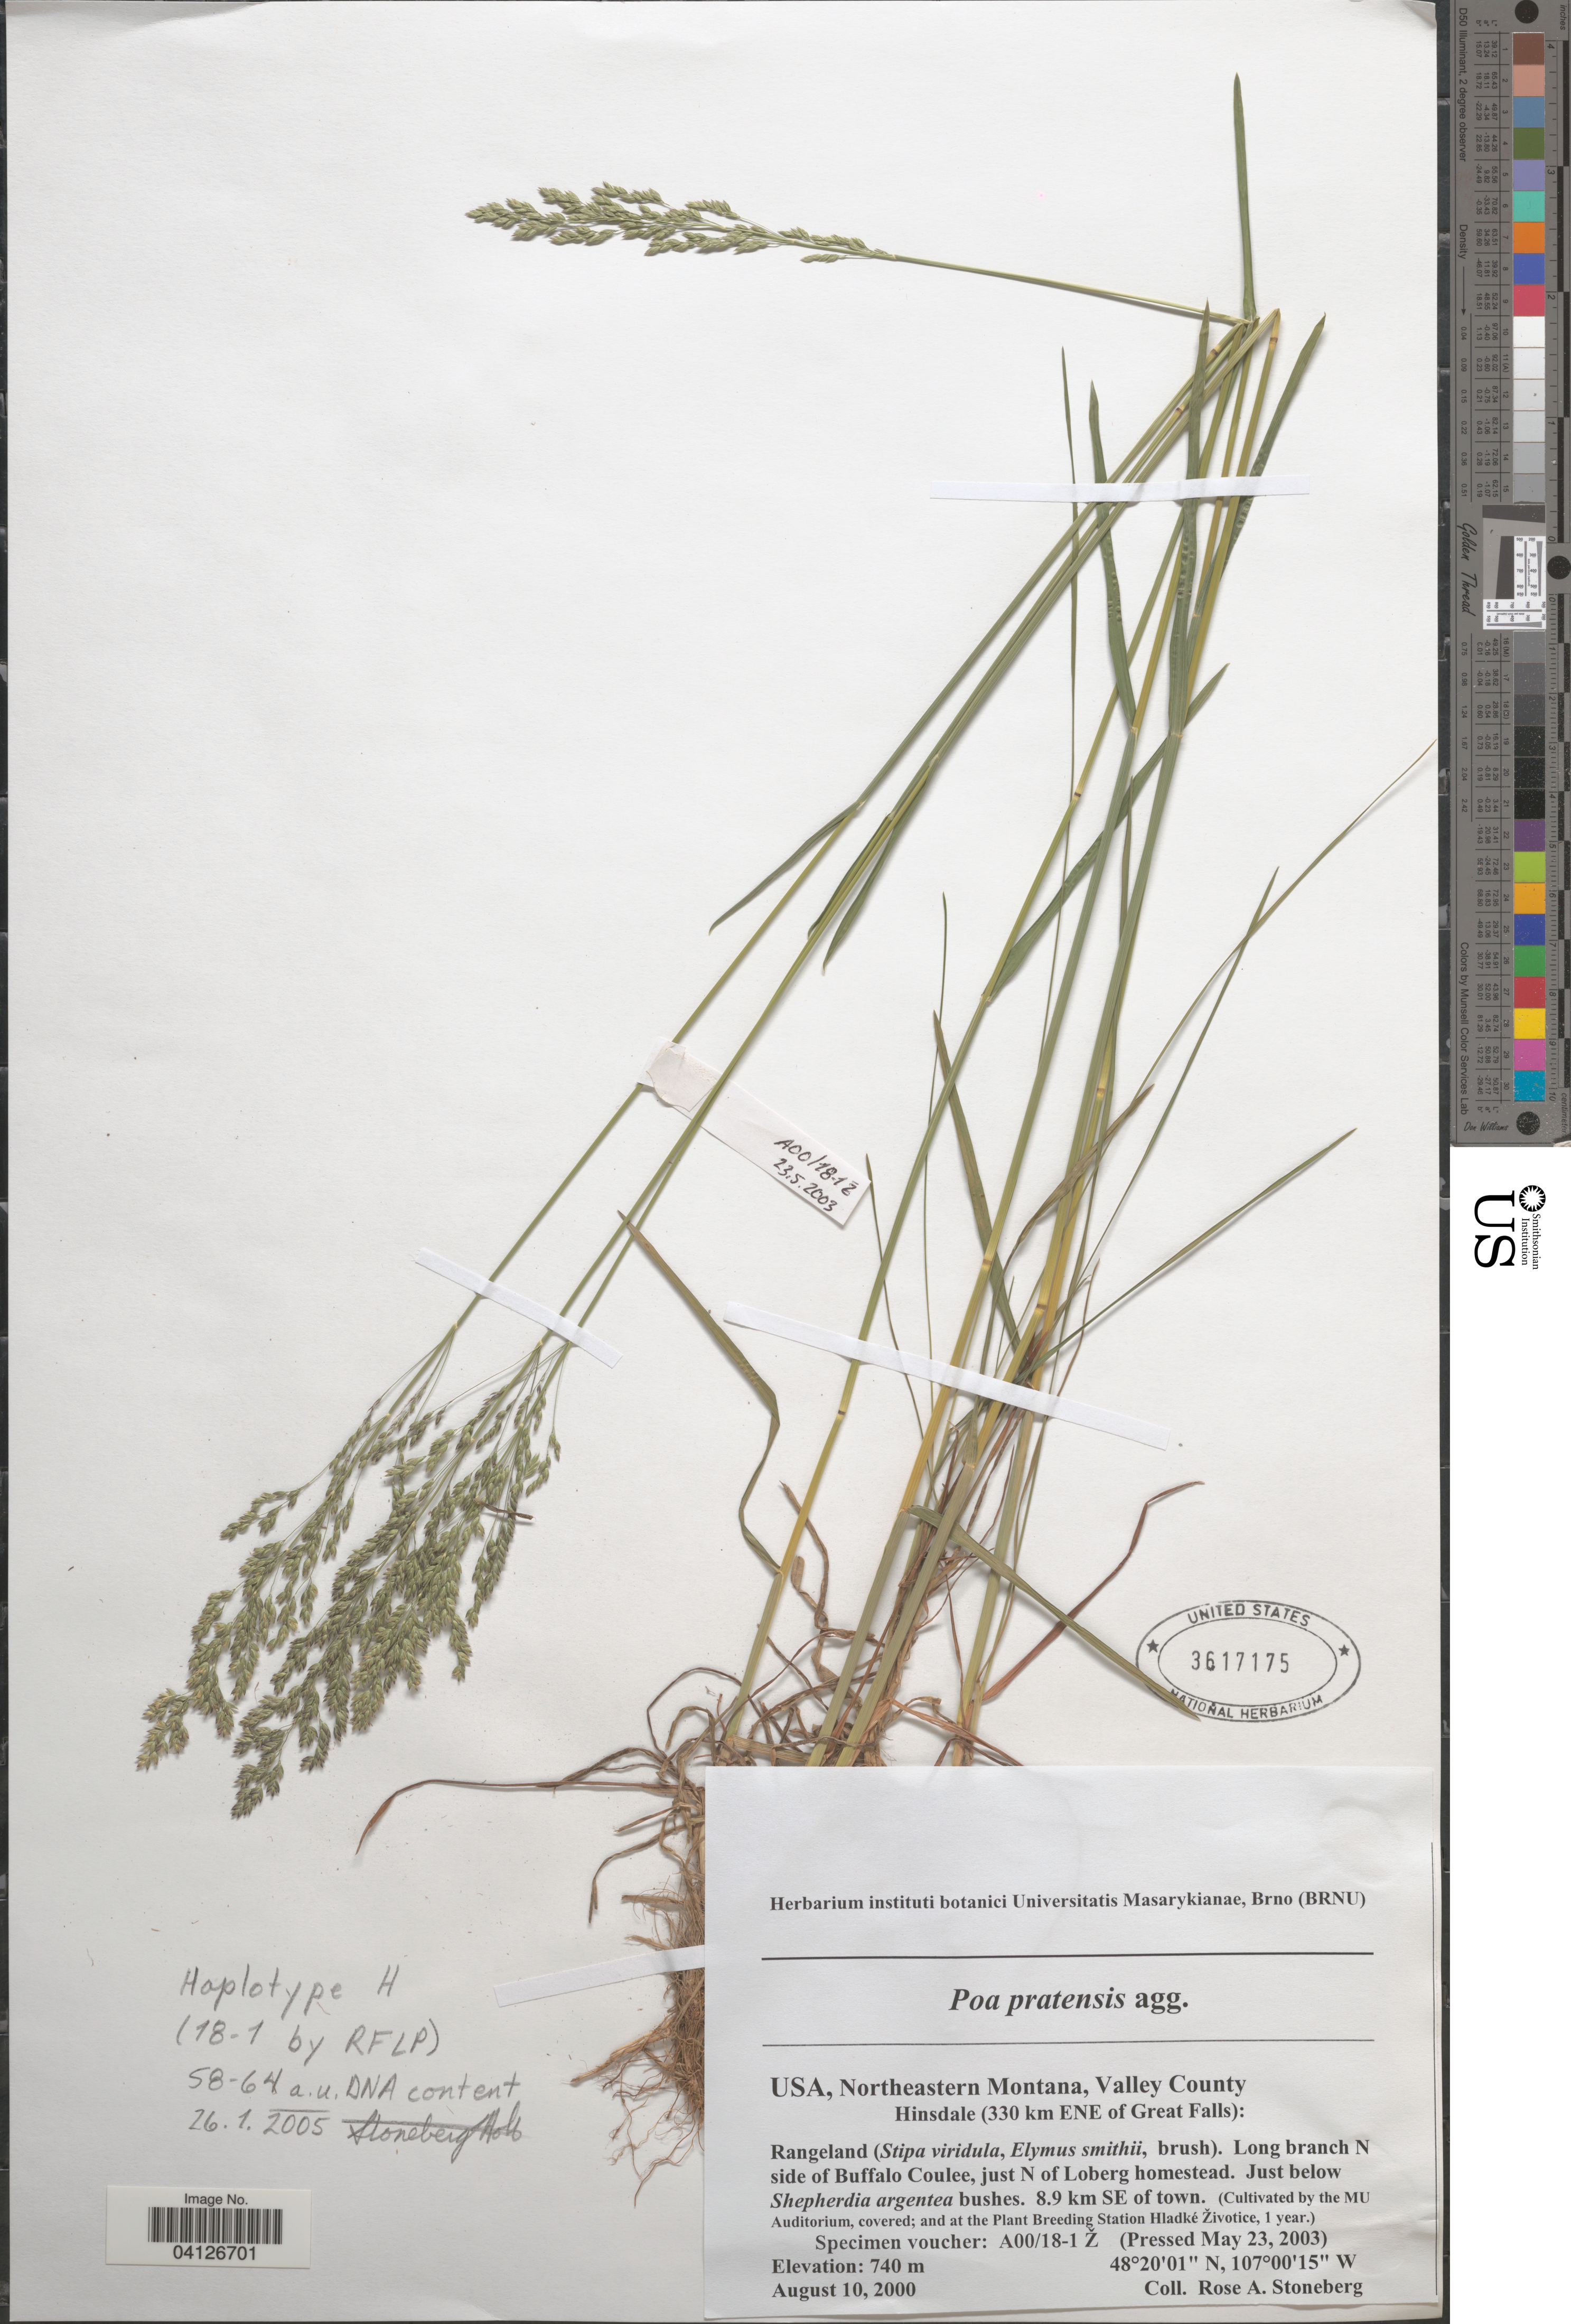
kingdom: Plantae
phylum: Tracheophyta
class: Liliopsida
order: Poales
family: Poaceae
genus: Poa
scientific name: Poa pratensis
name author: L.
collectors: Ex herb. instituti botanici Universitatis Masarykianae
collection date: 2003-05-23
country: Czechia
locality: (Cultivated by the MU Auditorium, covered; and at the Plant Breeding Station Hladké Životice, 1 year.).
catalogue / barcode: US 3617175